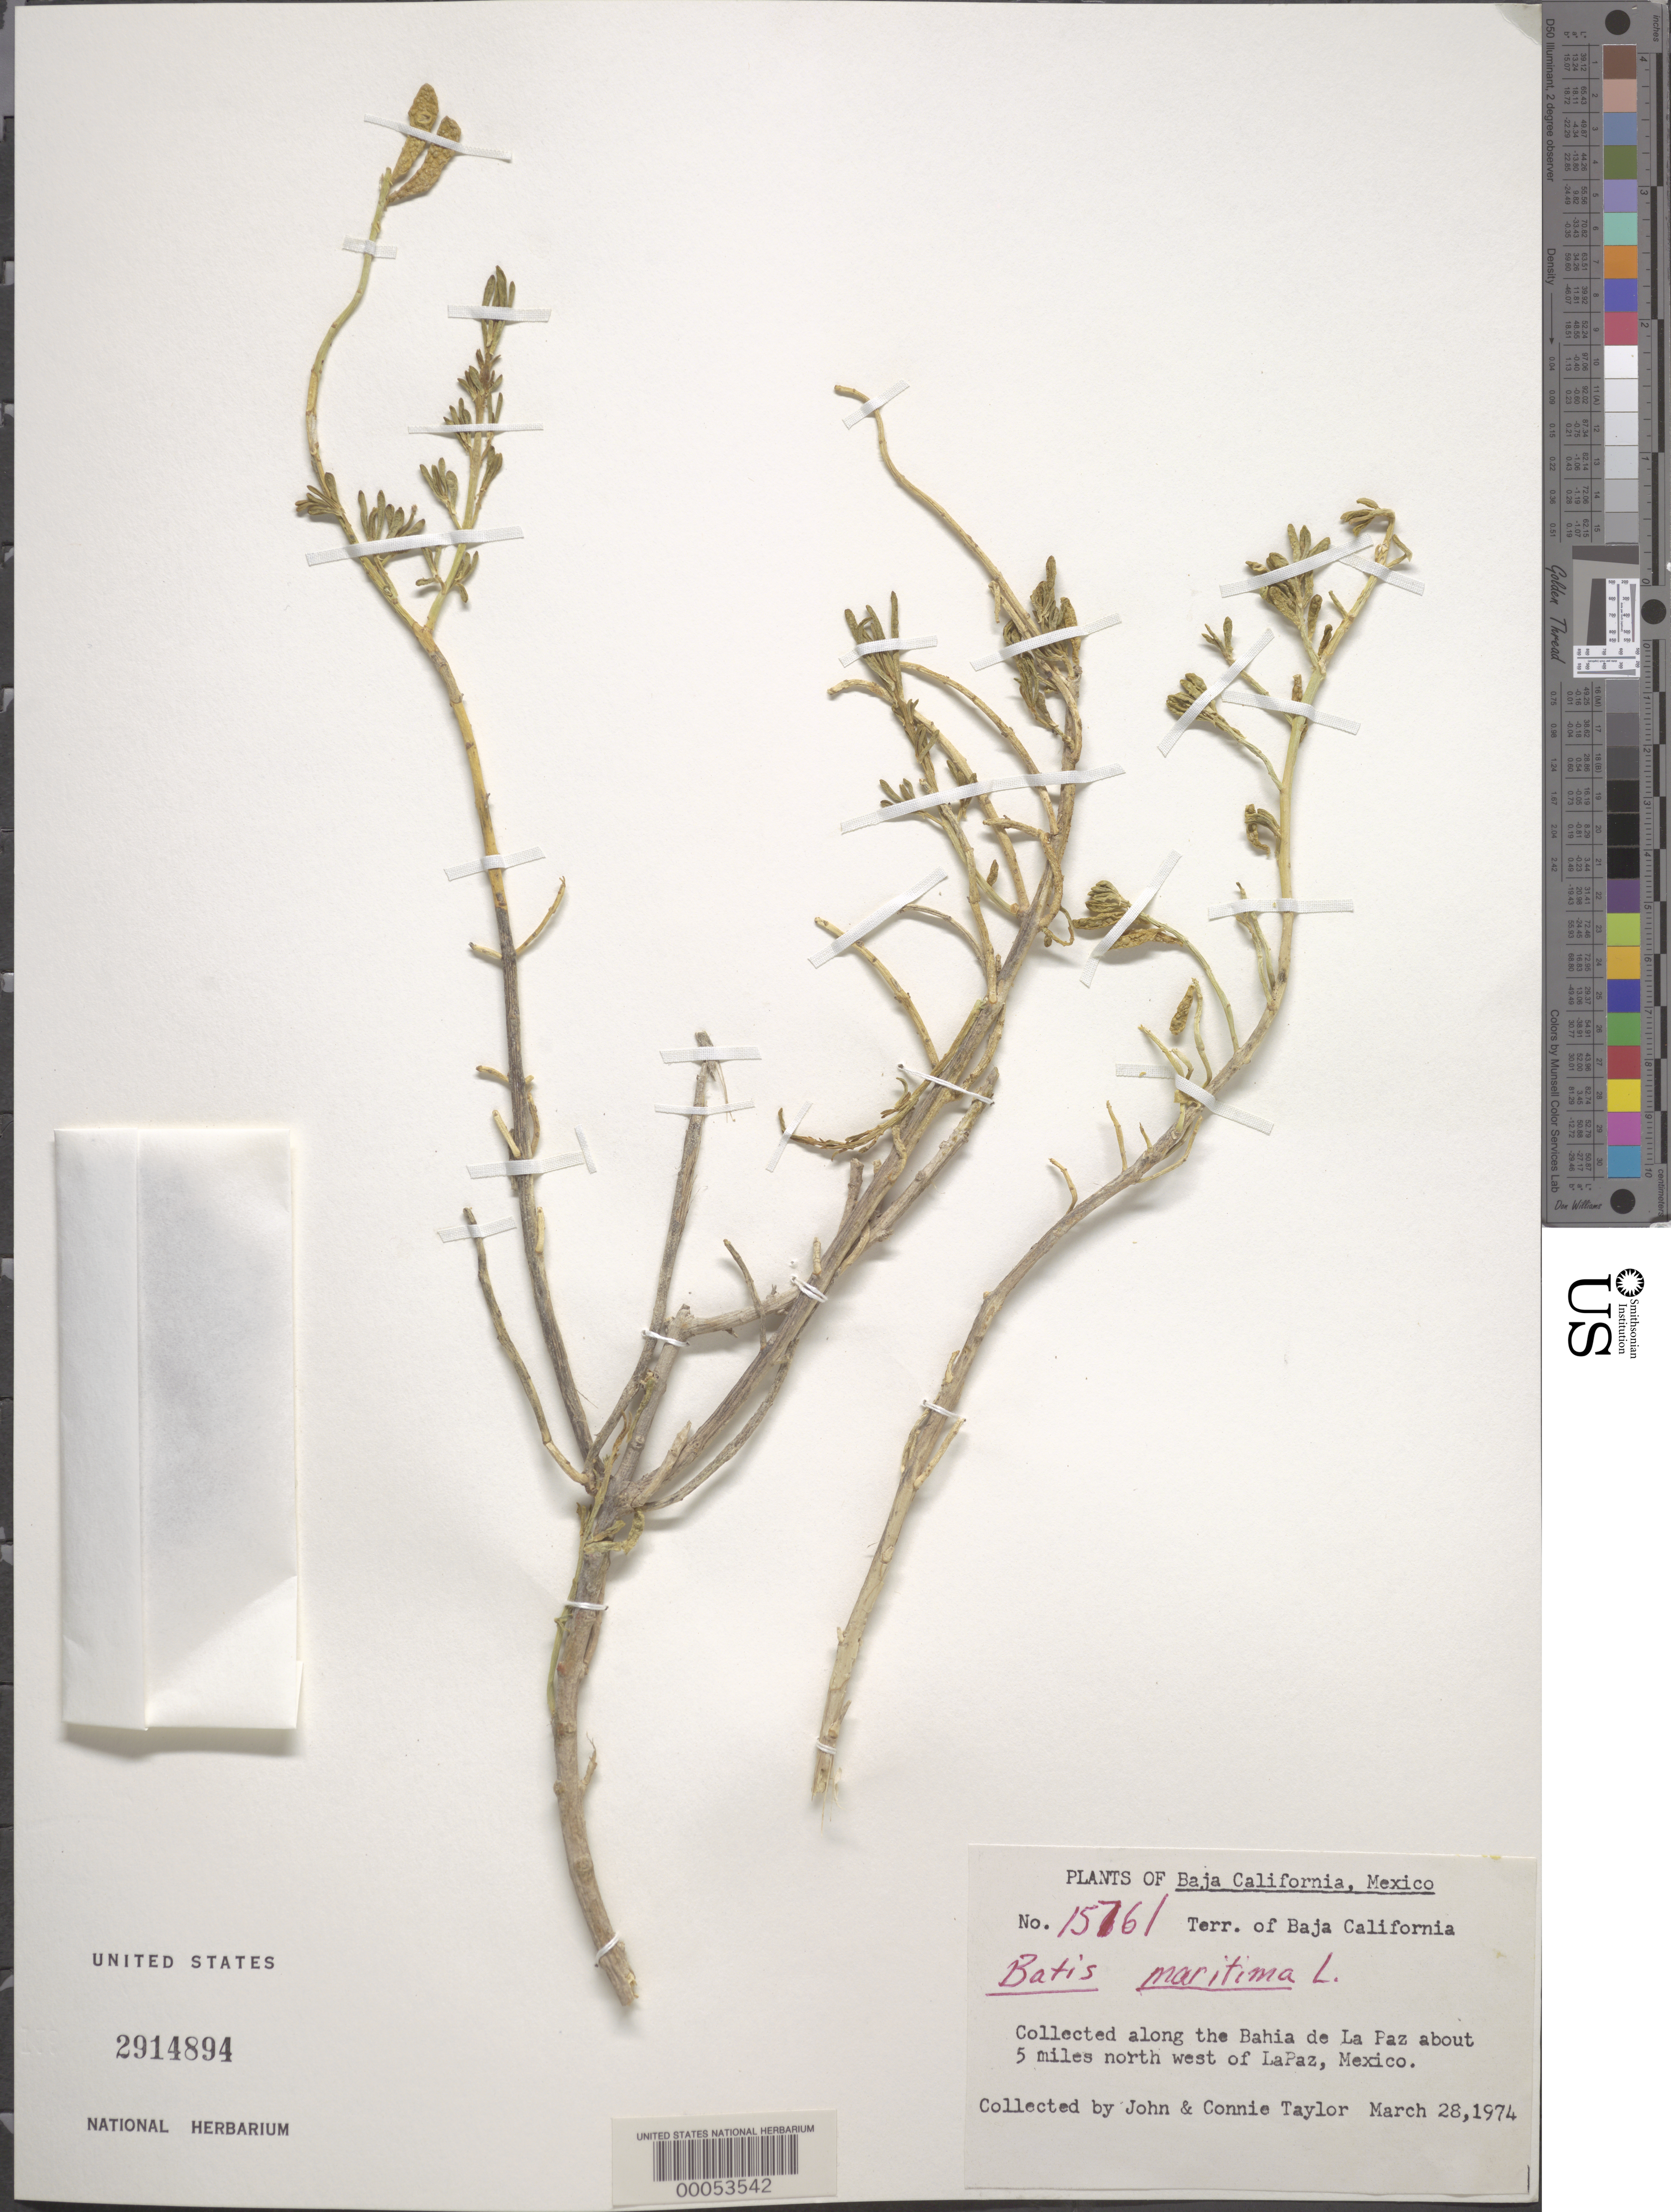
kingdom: Plantae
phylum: Tracheophyta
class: Magnoliopsida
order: Brassicales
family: Bataceae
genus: Batis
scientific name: Batis maritima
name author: L.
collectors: J. Taylor & C. Taylor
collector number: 15761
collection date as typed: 28 Mar 1974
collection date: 1974-03-28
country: Mexico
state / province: Baja California Sur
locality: Bahia de La Paz, NW of La Paz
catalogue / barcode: US 2914894